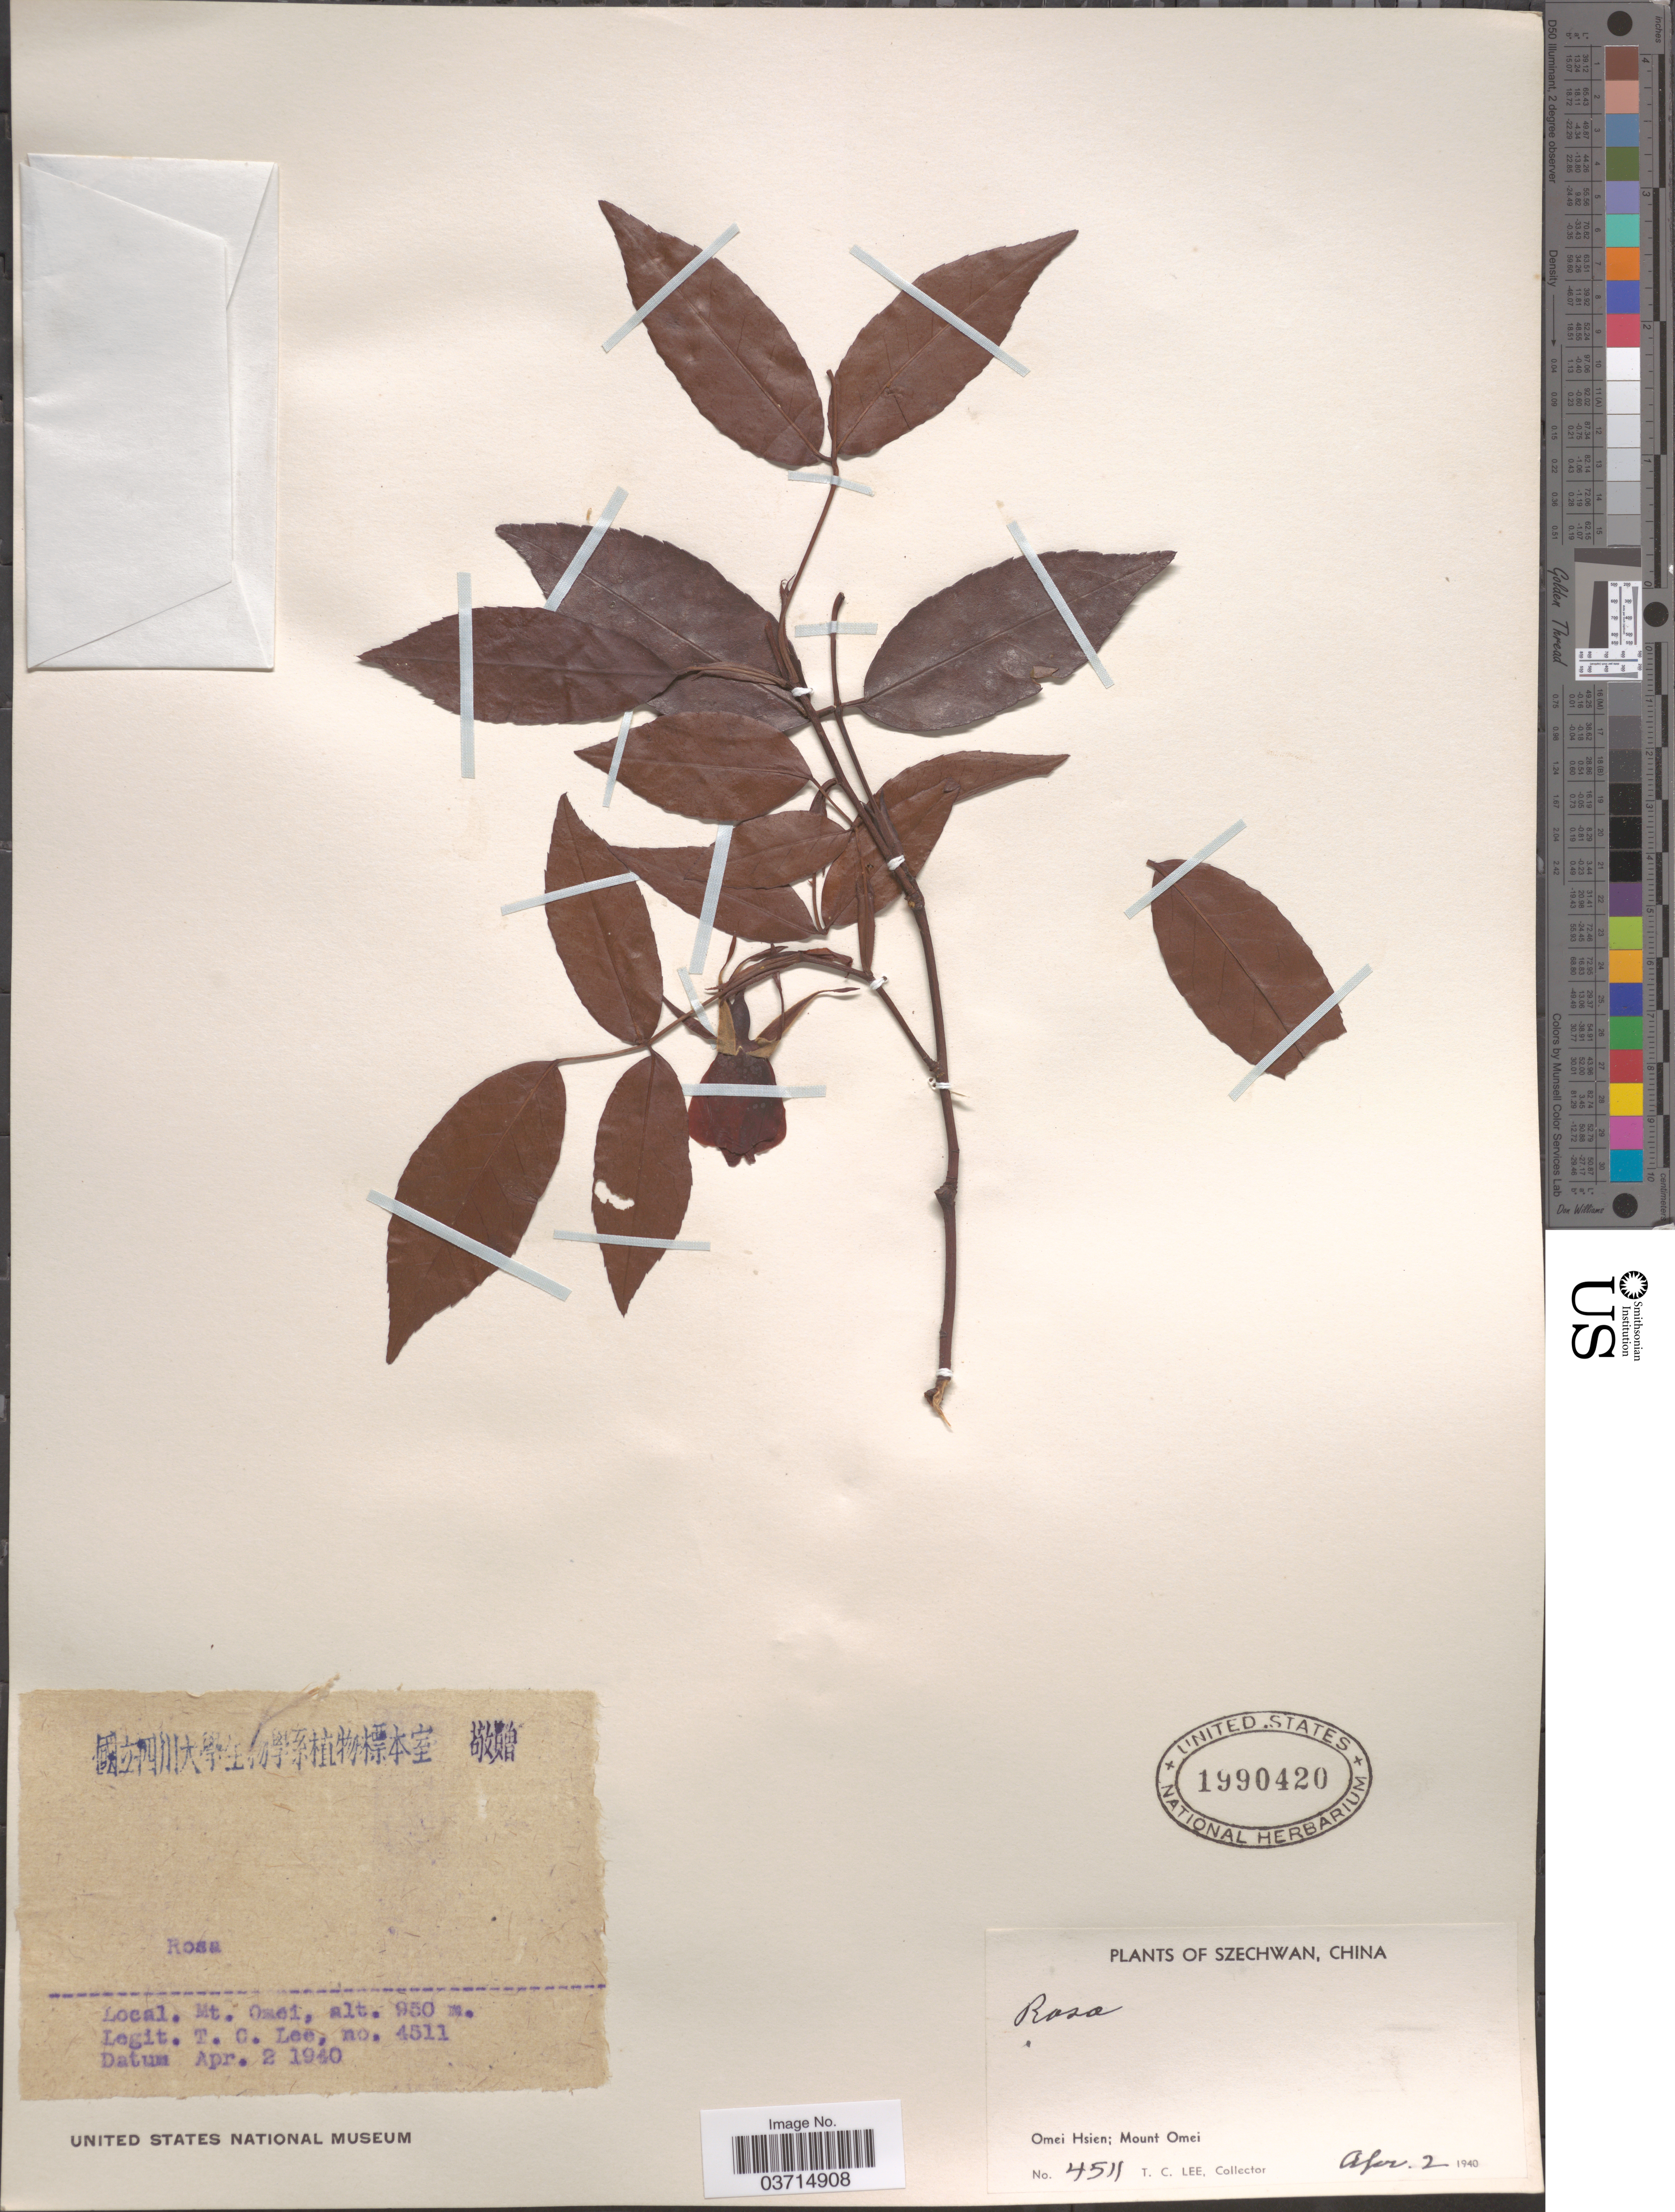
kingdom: Plantae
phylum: Tracheophyta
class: Magnoliopsida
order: Rosales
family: Rosaceae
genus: Rosa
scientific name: Rosa sp.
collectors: T. Lee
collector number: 4511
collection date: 1940-04-02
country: China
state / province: Sichuan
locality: Szechwan. Omei Hsien; Mount Omei.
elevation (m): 950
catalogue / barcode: US 1990420